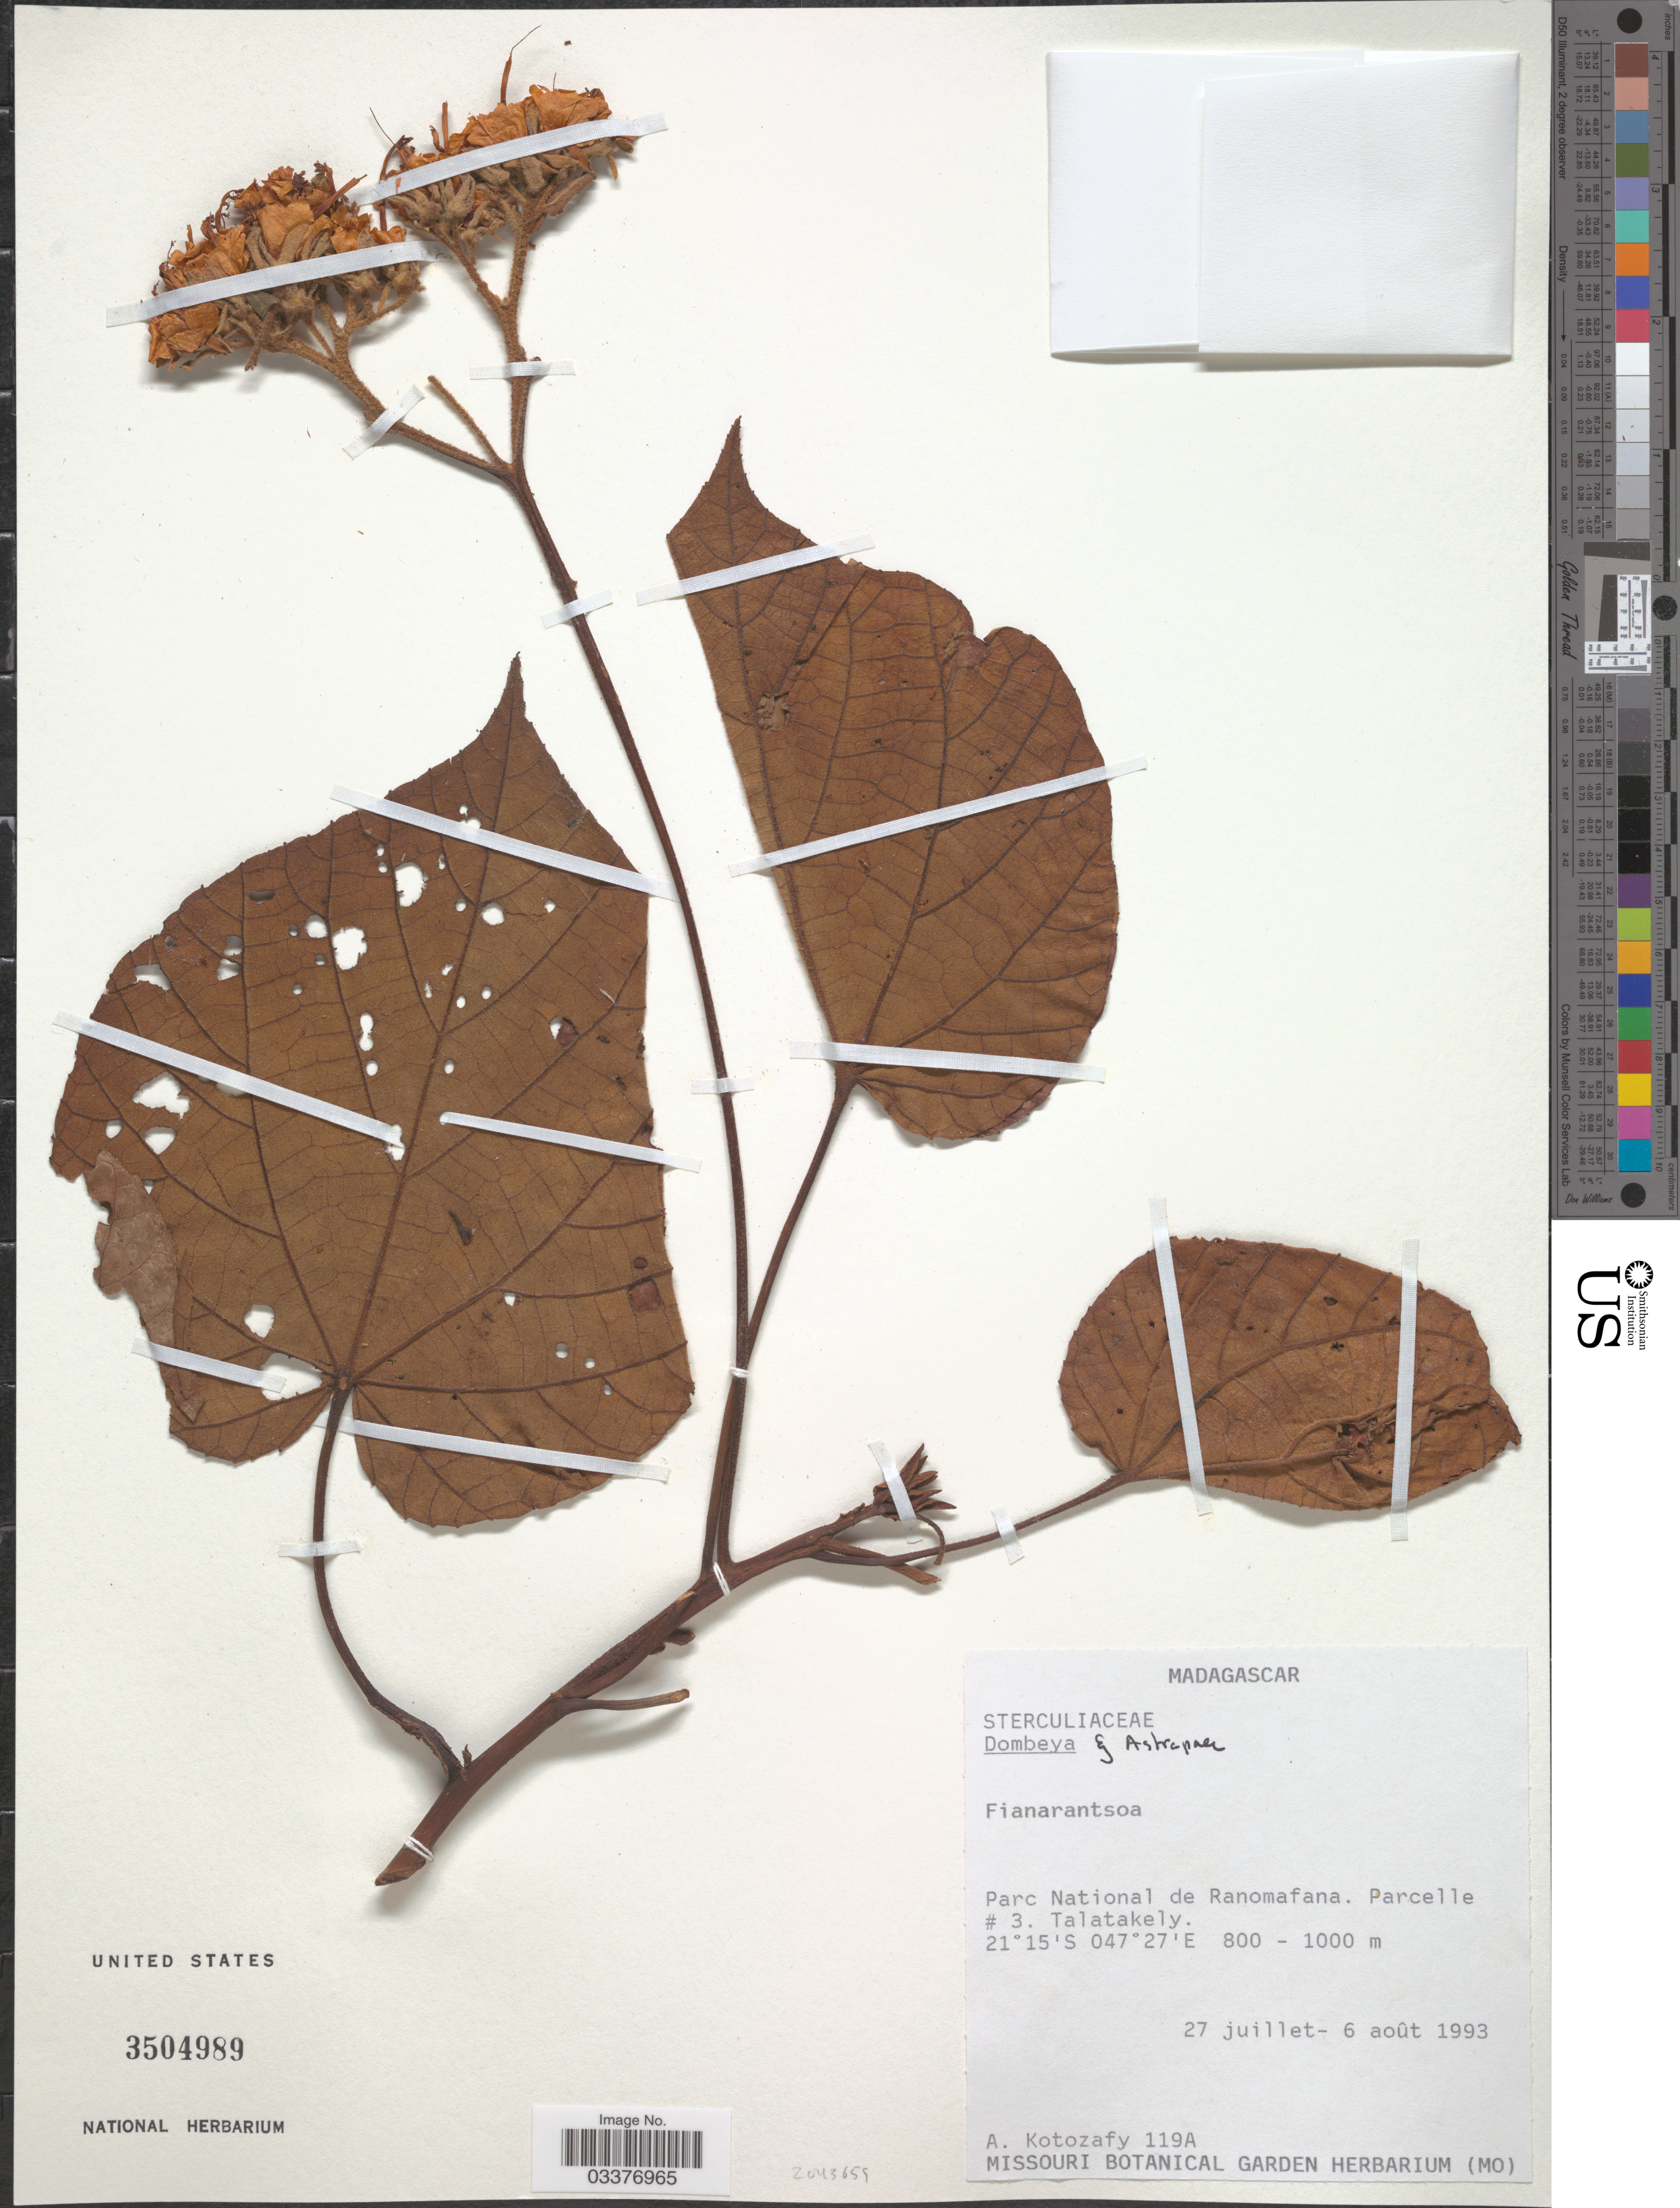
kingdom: Plantae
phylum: Tracheophyta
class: Magnoliopsida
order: Malvales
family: Malvaceae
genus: Dombeya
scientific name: Dombeya cannabina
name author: Hils. & Bojer ex Hook.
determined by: Dorr, L. J., (BOT), Smithsonian Institution - National Museum of Natural History (UNITED STATES)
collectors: A. Kotozafy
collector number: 119A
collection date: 1993-07-27/1993-08-06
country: Madagascar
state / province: Vatovavy Fitovinany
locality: Parc National de Ranomafana. Parcelle # 3. Talatakely.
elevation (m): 800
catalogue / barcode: US 3504989